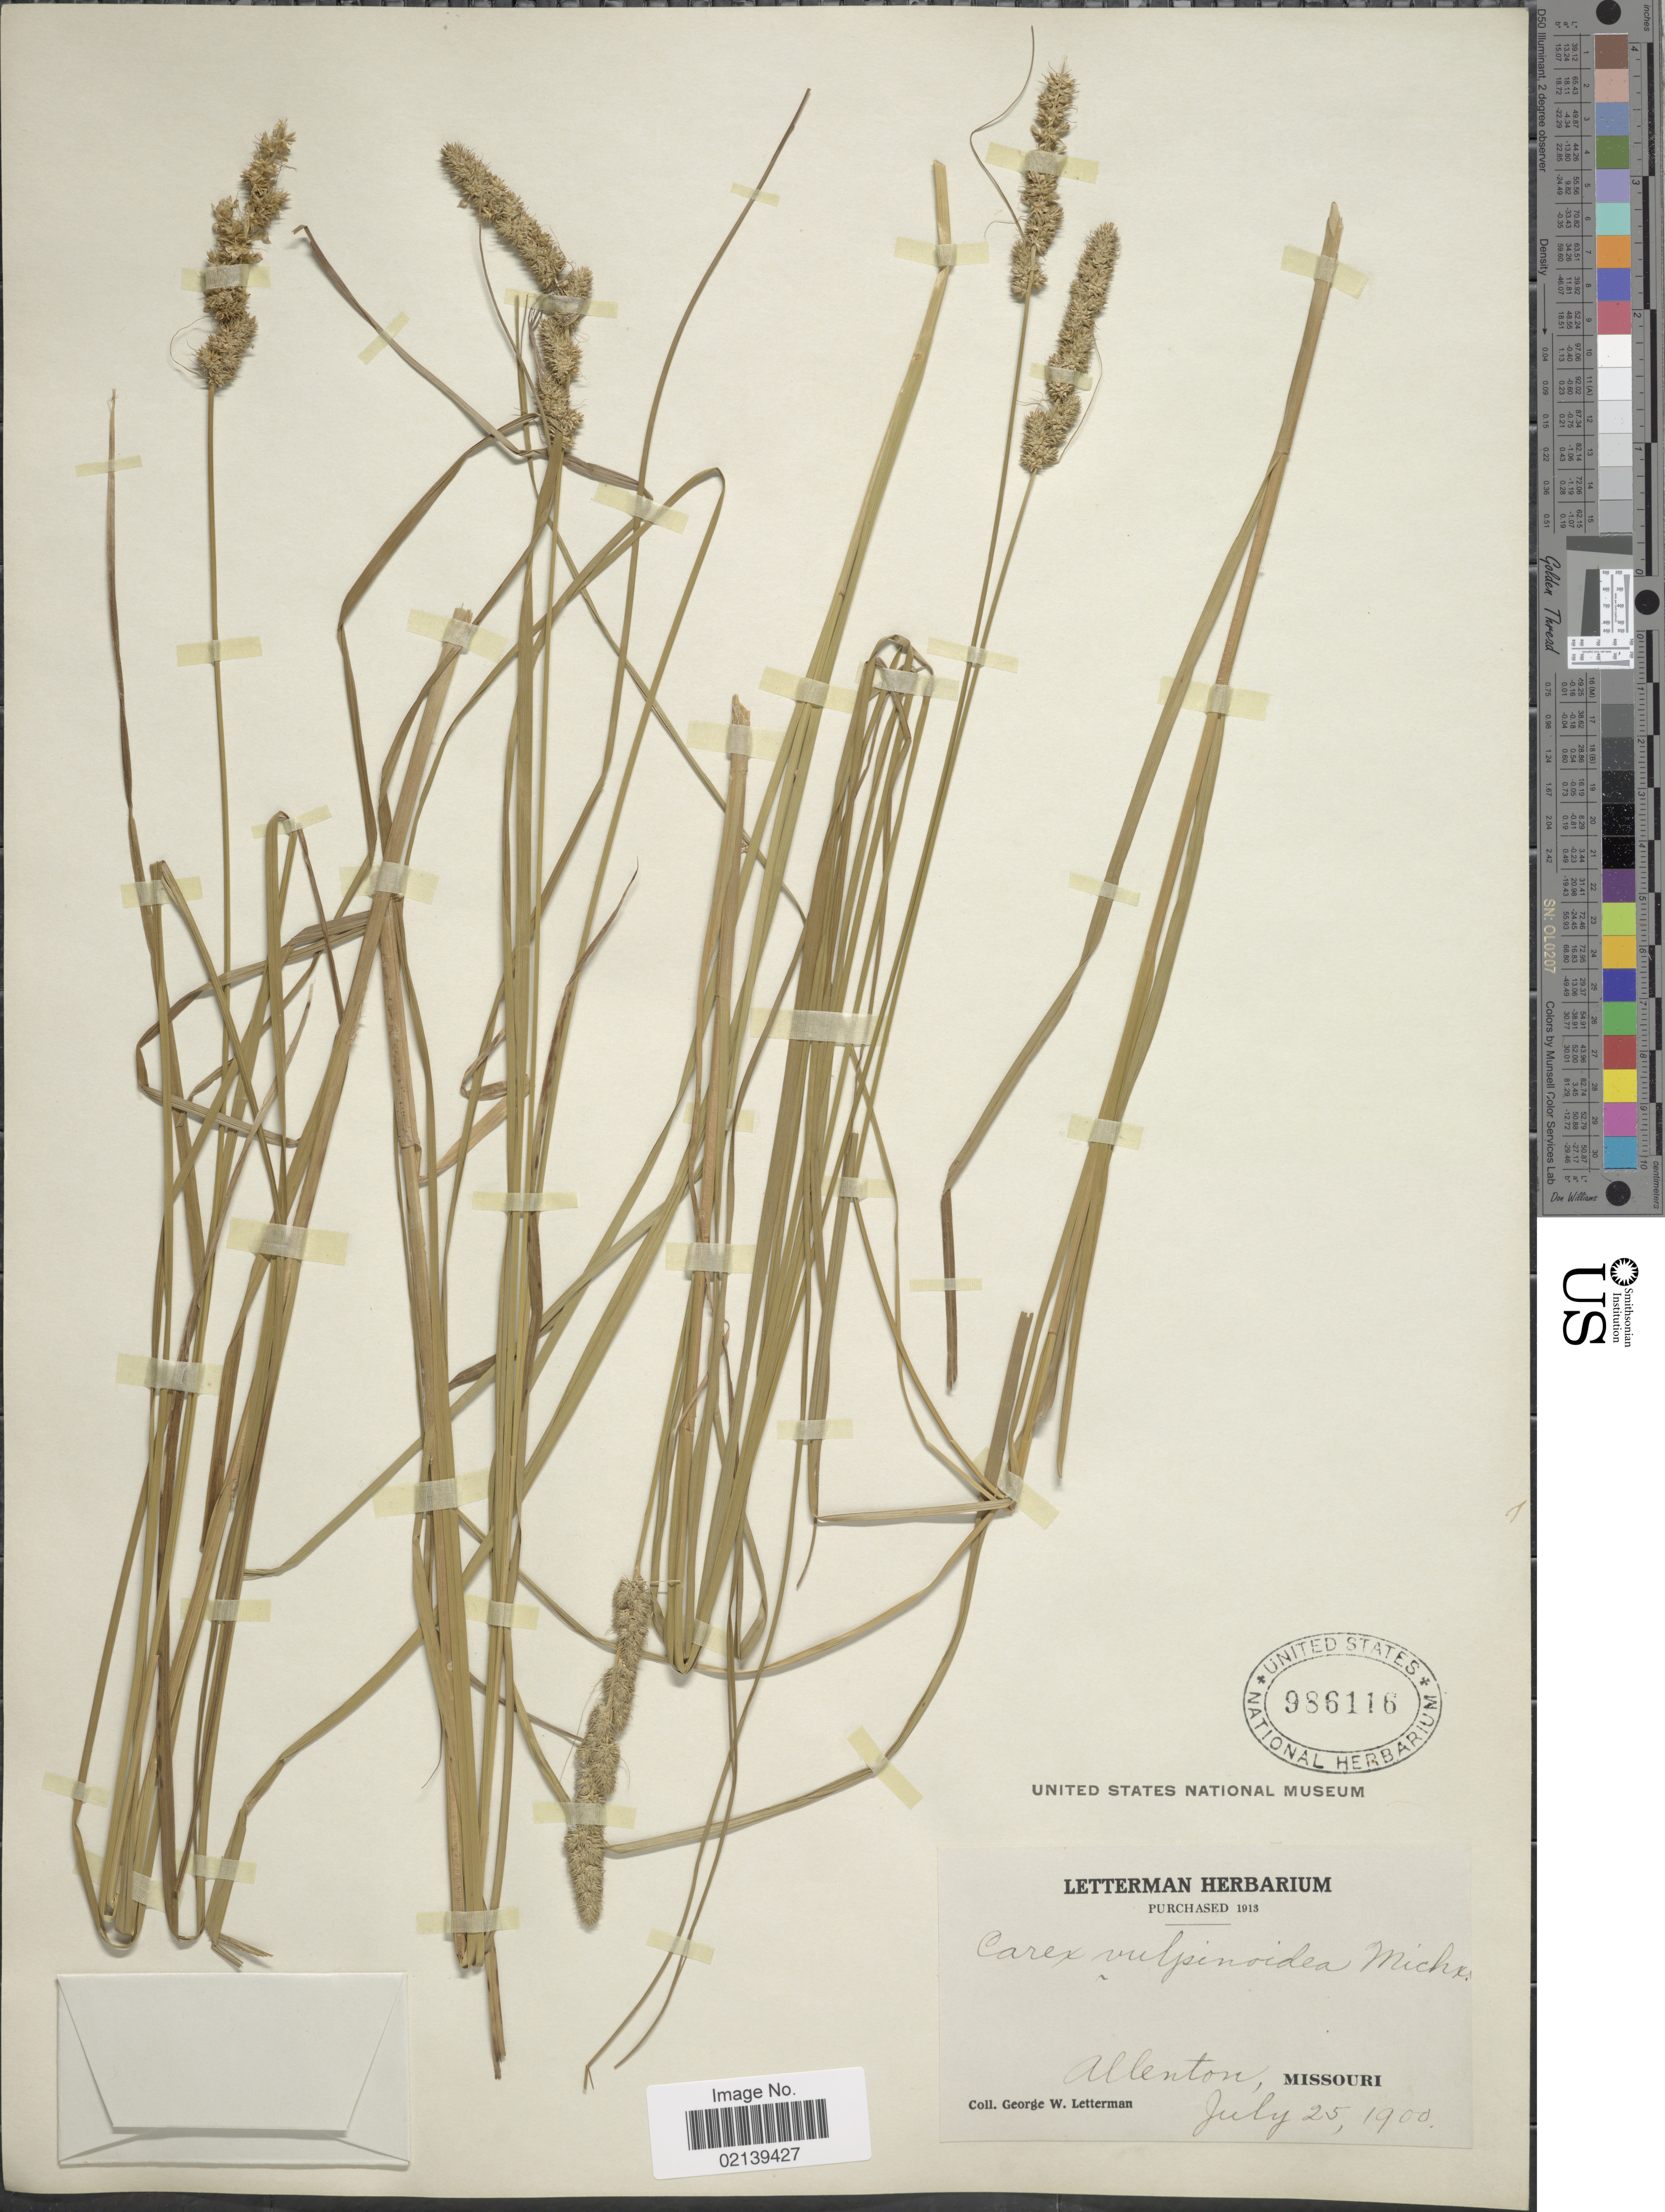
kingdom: Plantae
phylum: Tracheophyta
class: Liliopsida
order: Poales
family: Cyperaceae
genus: Carex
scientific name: Carex vulpinoidea Michx.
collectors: G. W. Letterman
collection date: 1900-07-25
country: United States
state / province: Missouri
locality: Allenton, Missouri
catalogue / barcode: US 986116